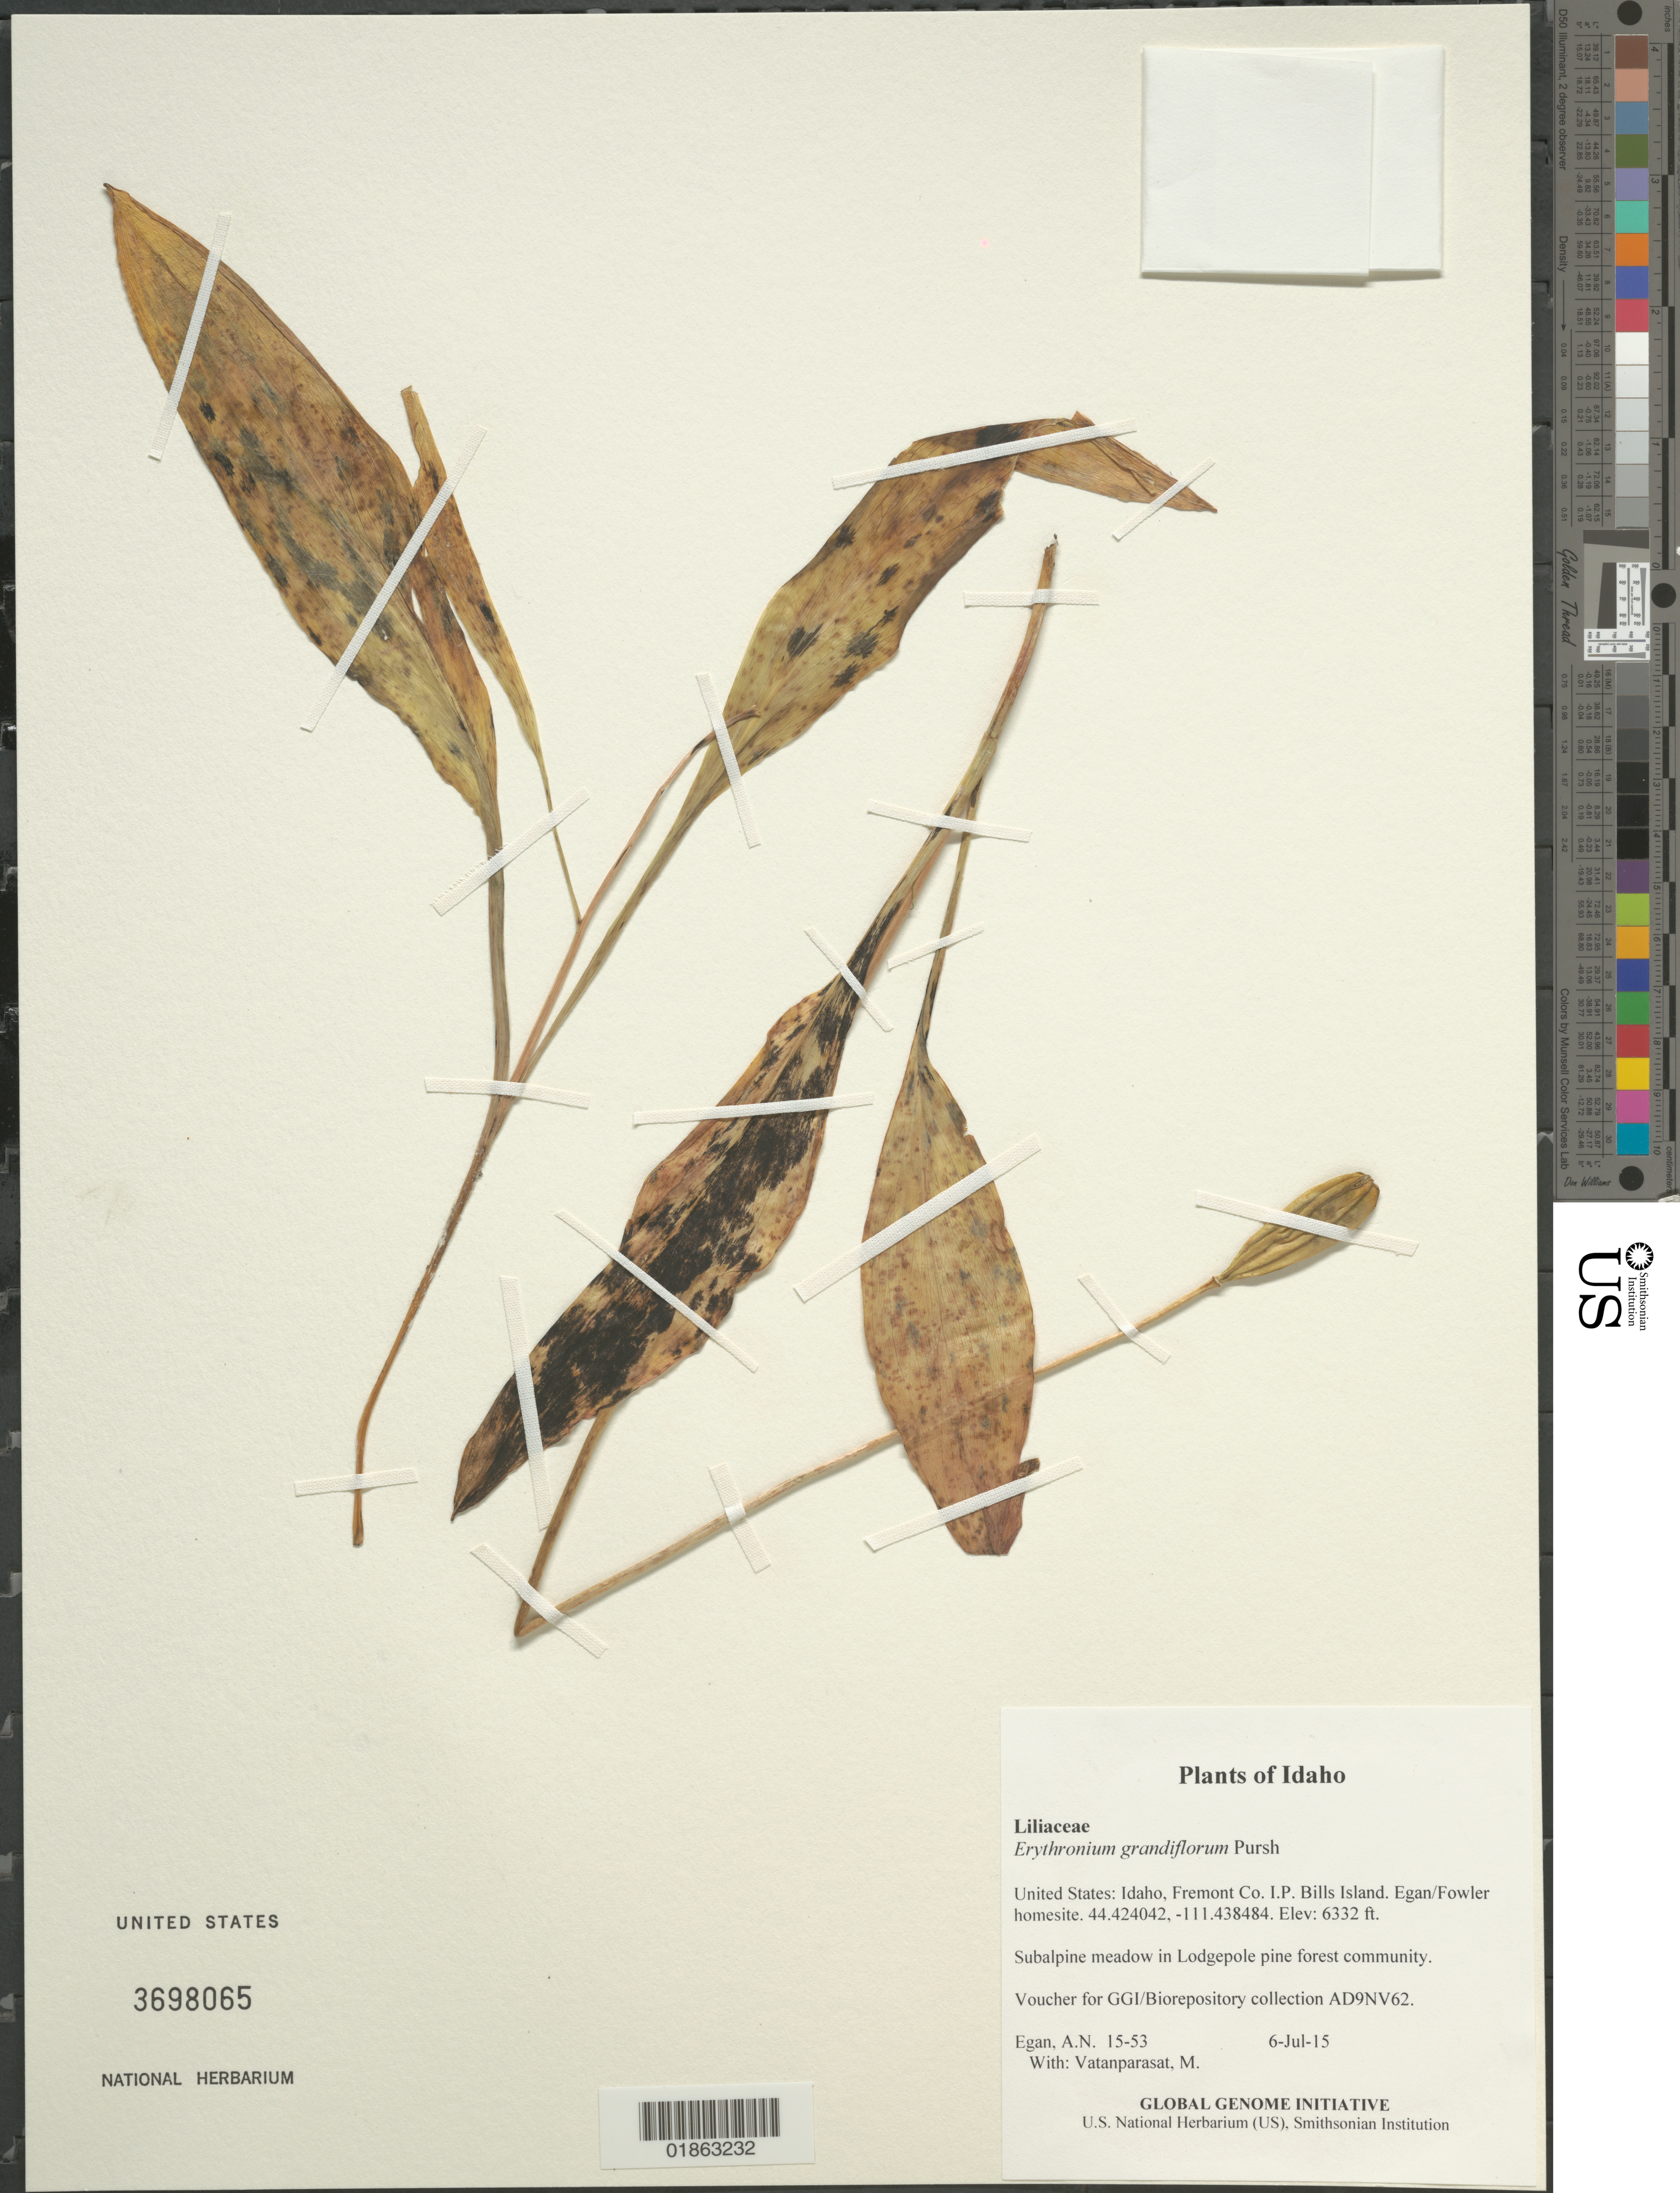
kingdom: Plantae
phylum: Tracheophyta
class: Liliopsida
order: Liliales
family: Liliaceae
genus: Erythronium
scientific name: Erythronium grandiflorum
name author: Pursh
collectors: A. N. Egan & M. Vatanparasat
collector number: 15-53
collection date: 2015-07-06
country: United States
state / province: Idaho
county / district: Fremont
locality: I.P. Bills Island. Egan/Fowler homesite.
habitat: Subalpine meadow in Lodgepole pine forest community.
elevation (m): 1930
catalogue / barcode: US 3698065